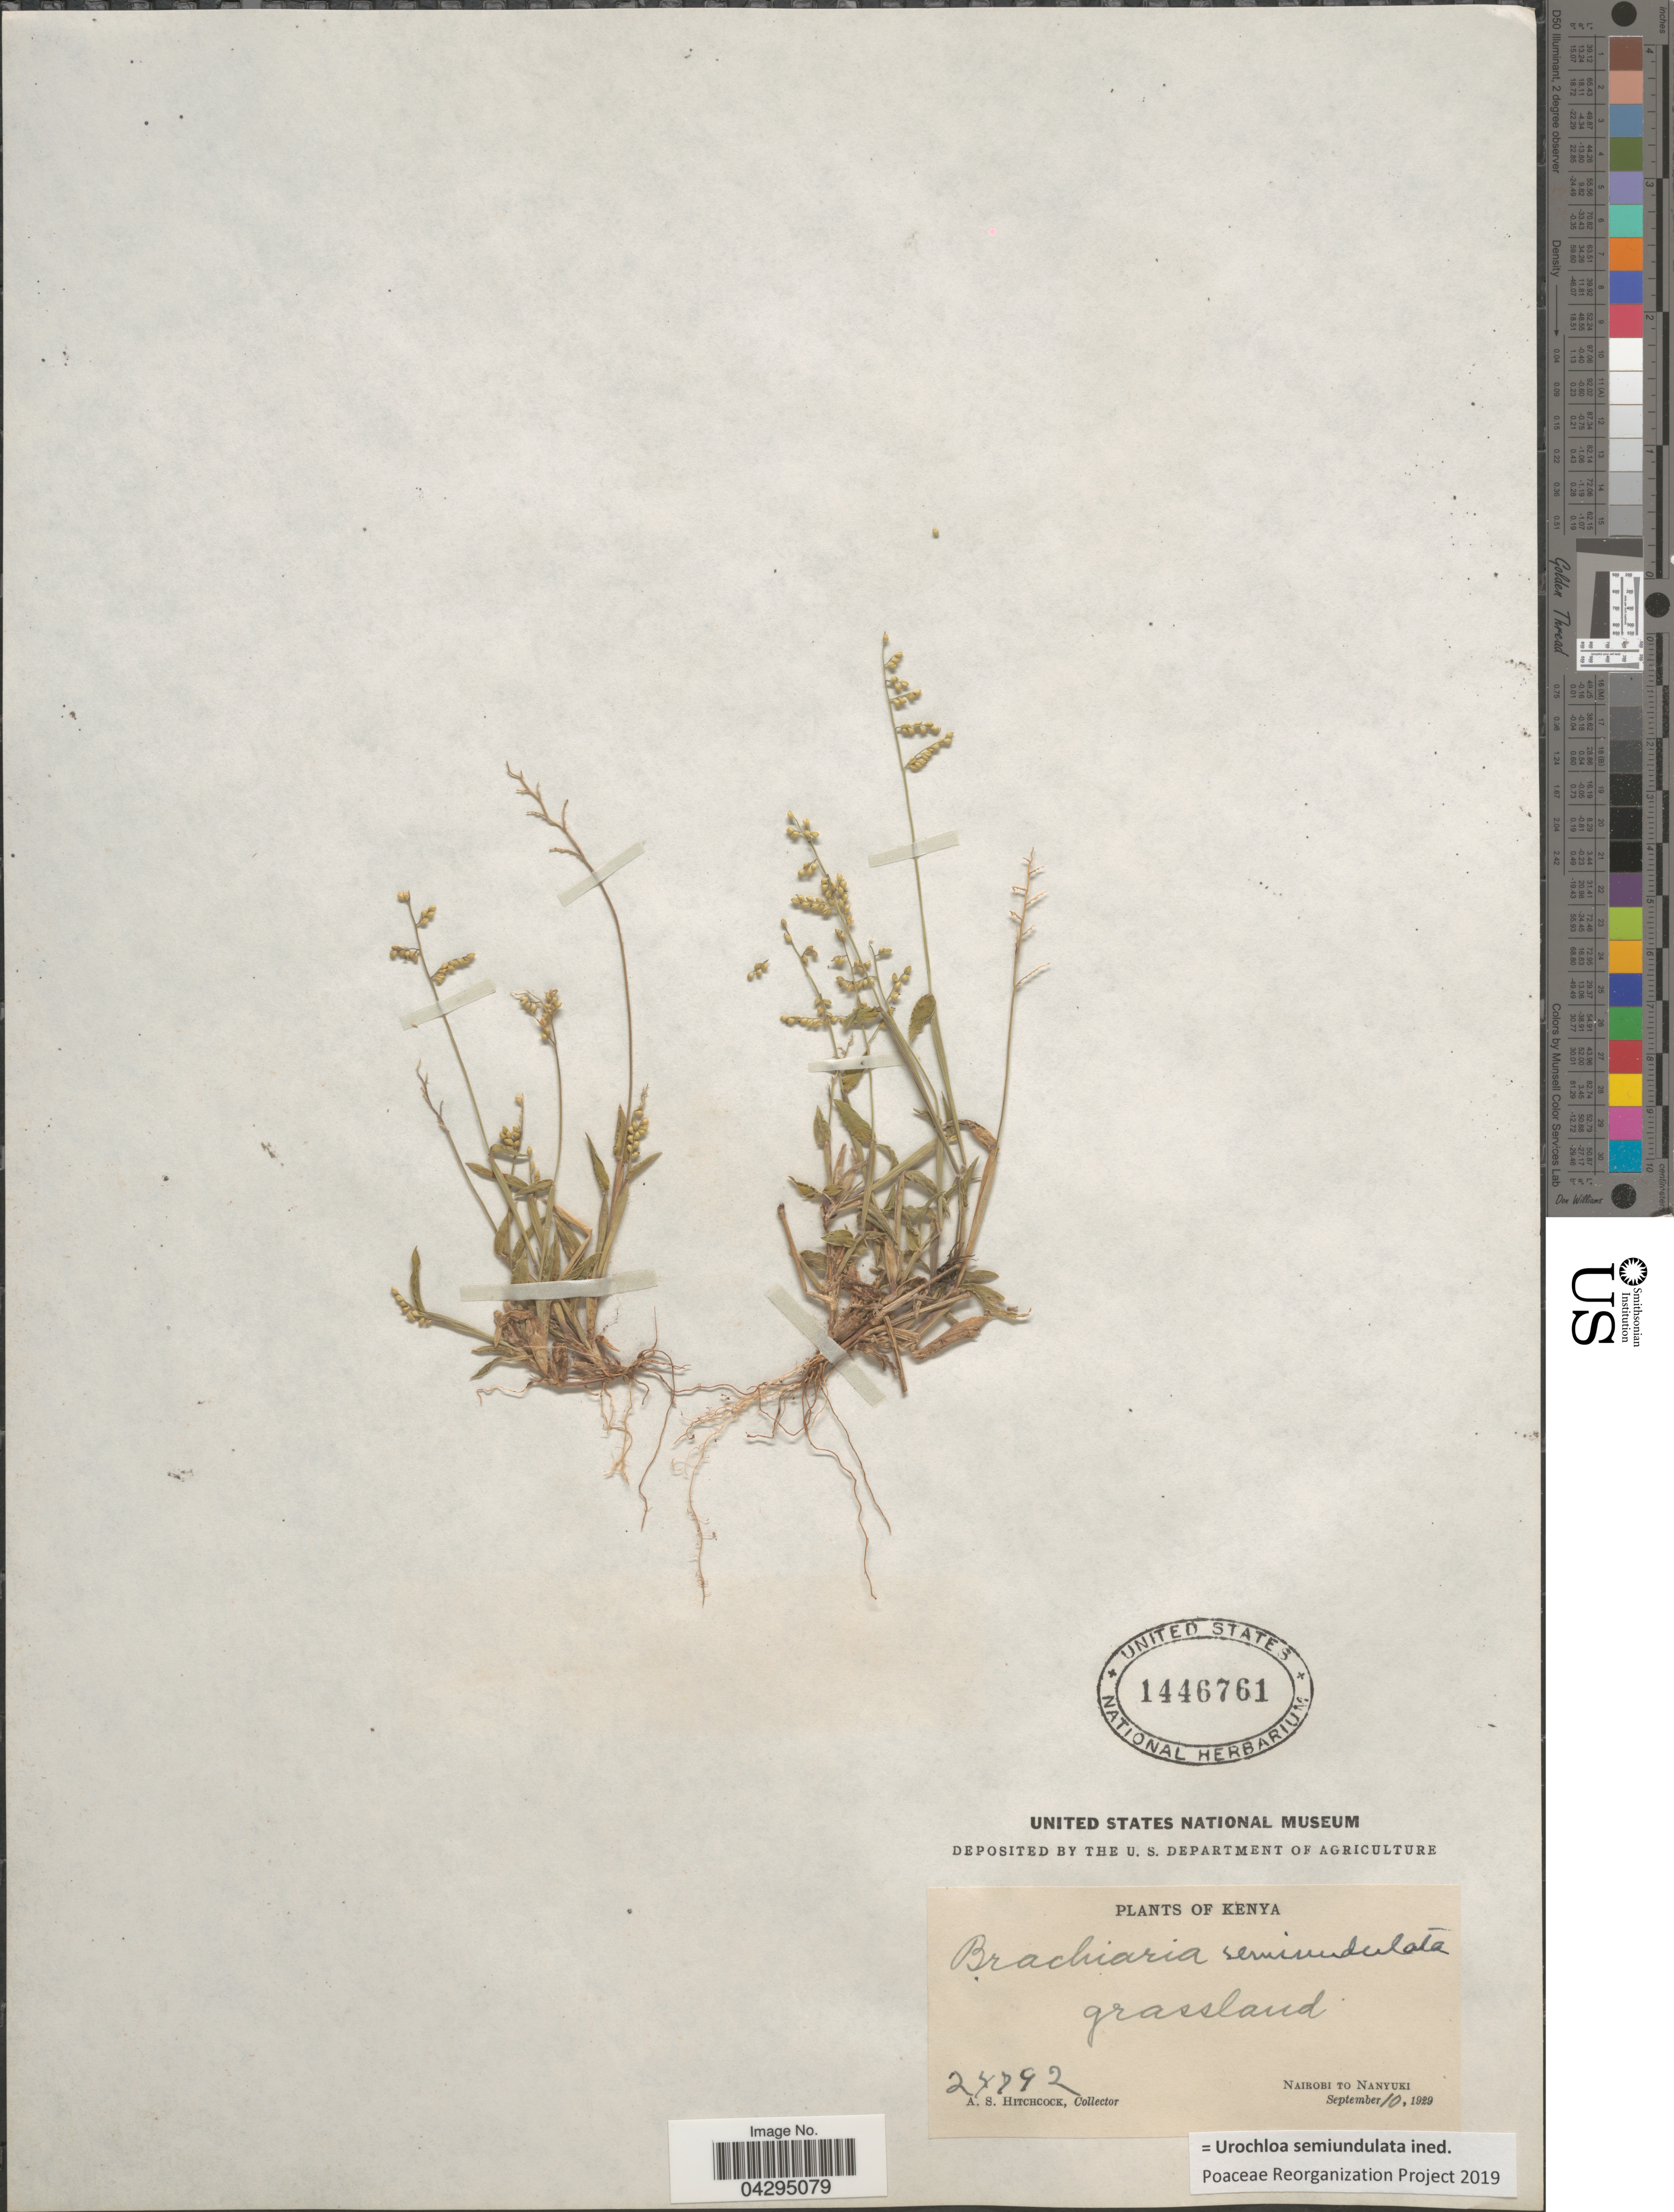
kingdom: Plantae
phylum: Tracheophyta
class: Liliopsida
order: Poales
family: Poaceae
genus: Urochloa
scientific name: Urochloa semiundulata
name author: (Hochst. ex A. Rich.) Ashal. & V. J. Nair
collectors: A. S. Hitchcock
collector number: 24792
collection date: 1929-09-10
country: Kenya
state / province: Nairobi Area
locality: Grassland. Nairobi to Nanyuki.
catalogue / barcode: US 1446761